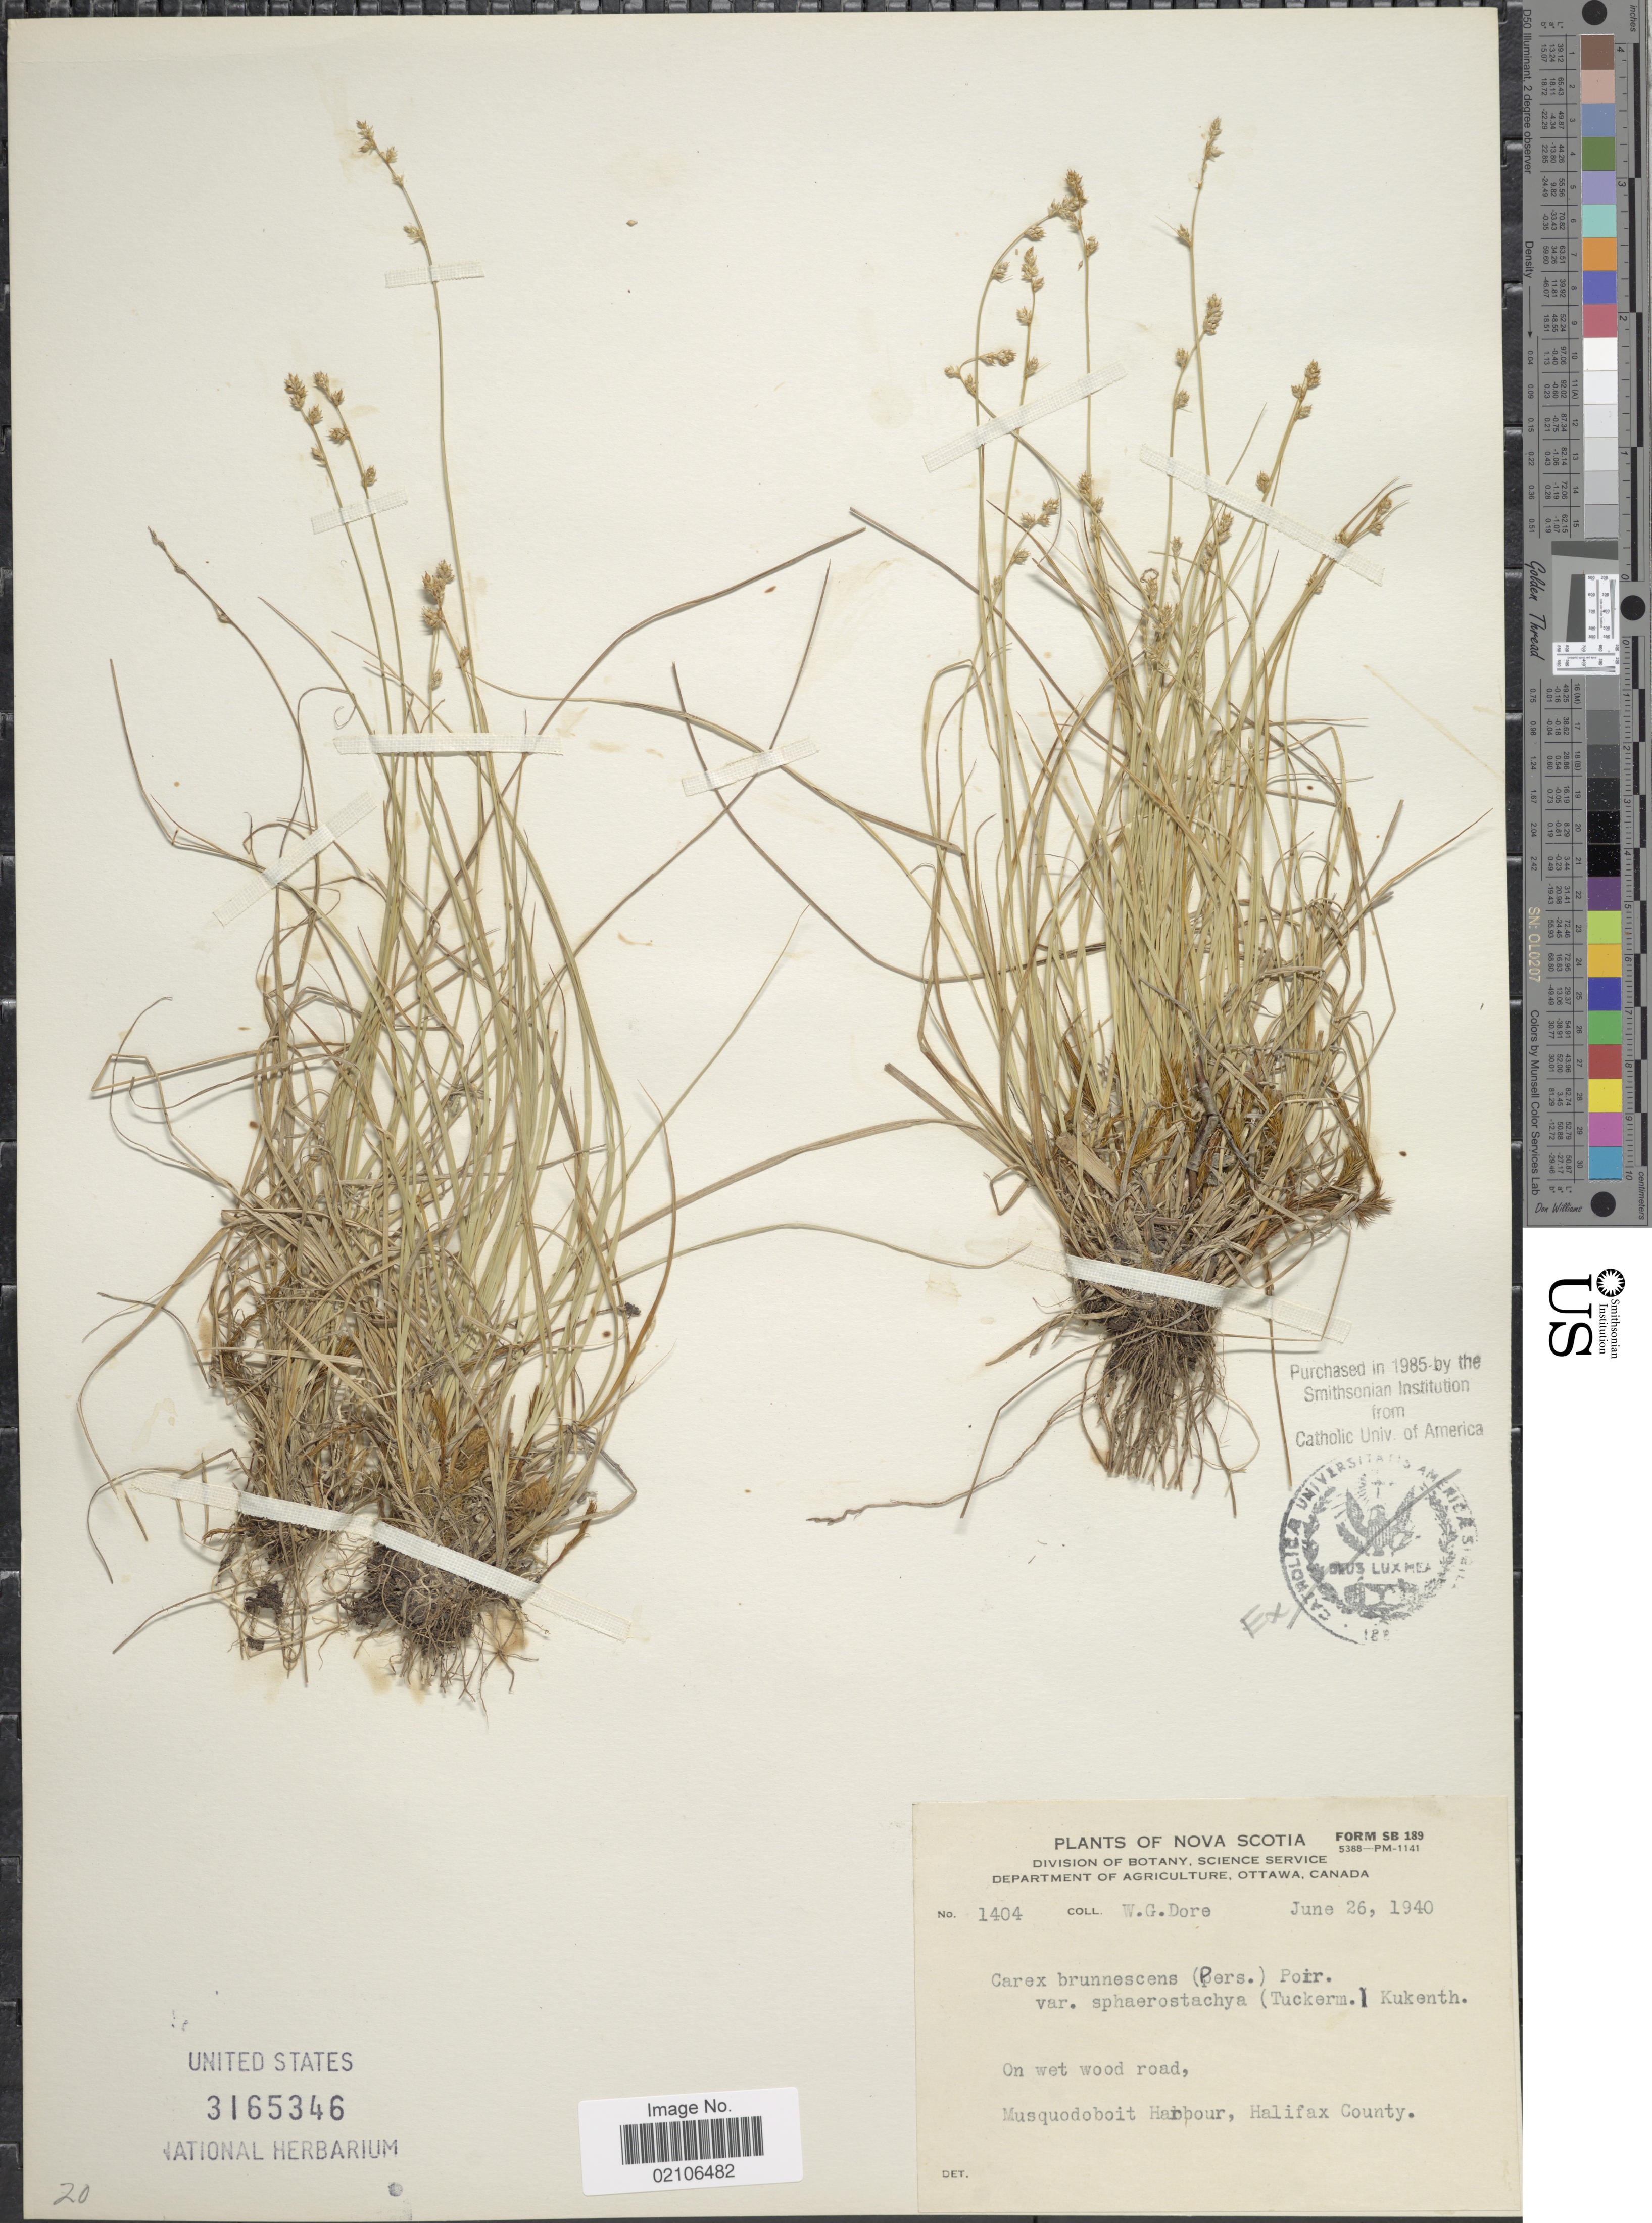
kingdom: Plantae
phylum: Tracheophyta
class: Liliopsida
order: Poales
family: Cyperaceae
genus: Carex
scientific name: Carex brunnescens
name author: (Pers.) Poir.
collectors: W. Dore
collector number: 1404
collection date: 1940-06-26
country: Canada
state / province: Nova Scotia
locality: Musquodoboit Harbour, Halifax County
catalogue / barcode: US 3165346